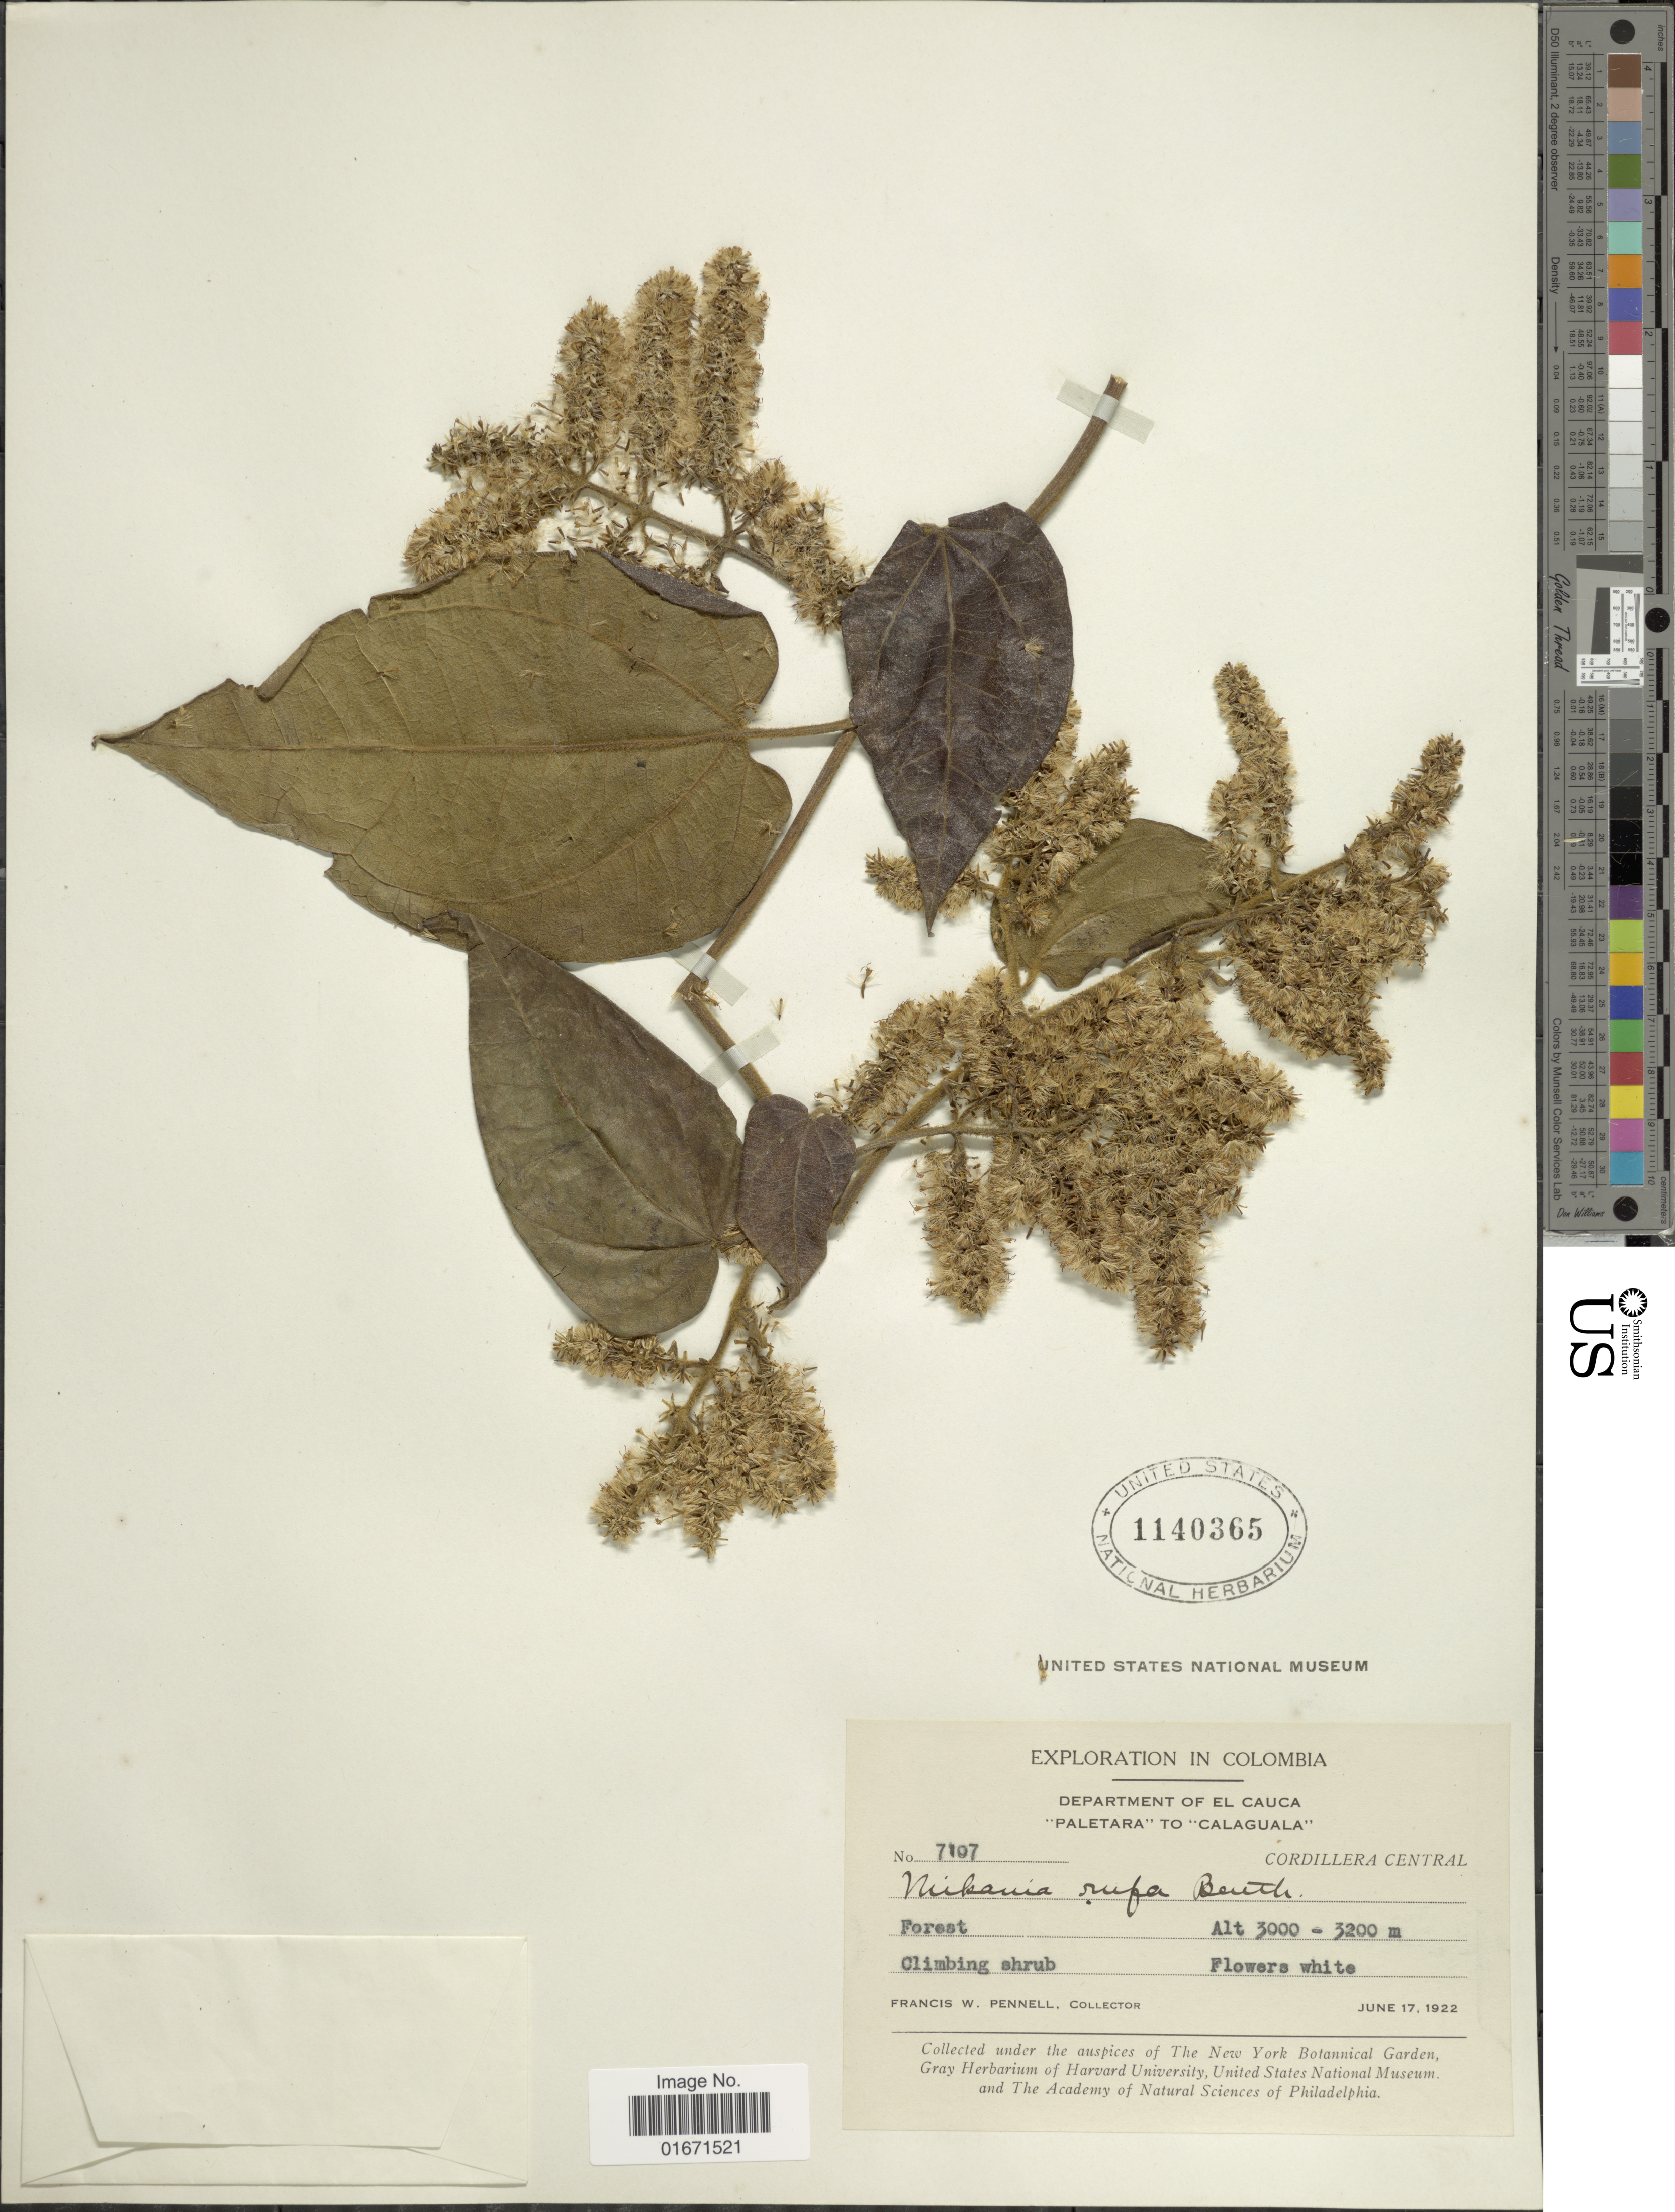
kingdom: Plantae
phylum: Tracheophyta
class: Magnoliopsida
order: Asterales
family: Asteraceae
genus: Mikania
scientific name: Mikania rufa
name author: Benth.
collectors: F. W. Pennell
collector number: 7107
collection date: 1922-06-17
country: Colombia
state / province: Cauca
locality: Department of El Cauca. "Paletara" to "Calaguala". Cordillera Central. Forest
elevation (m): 3000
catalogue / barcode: US 1140365